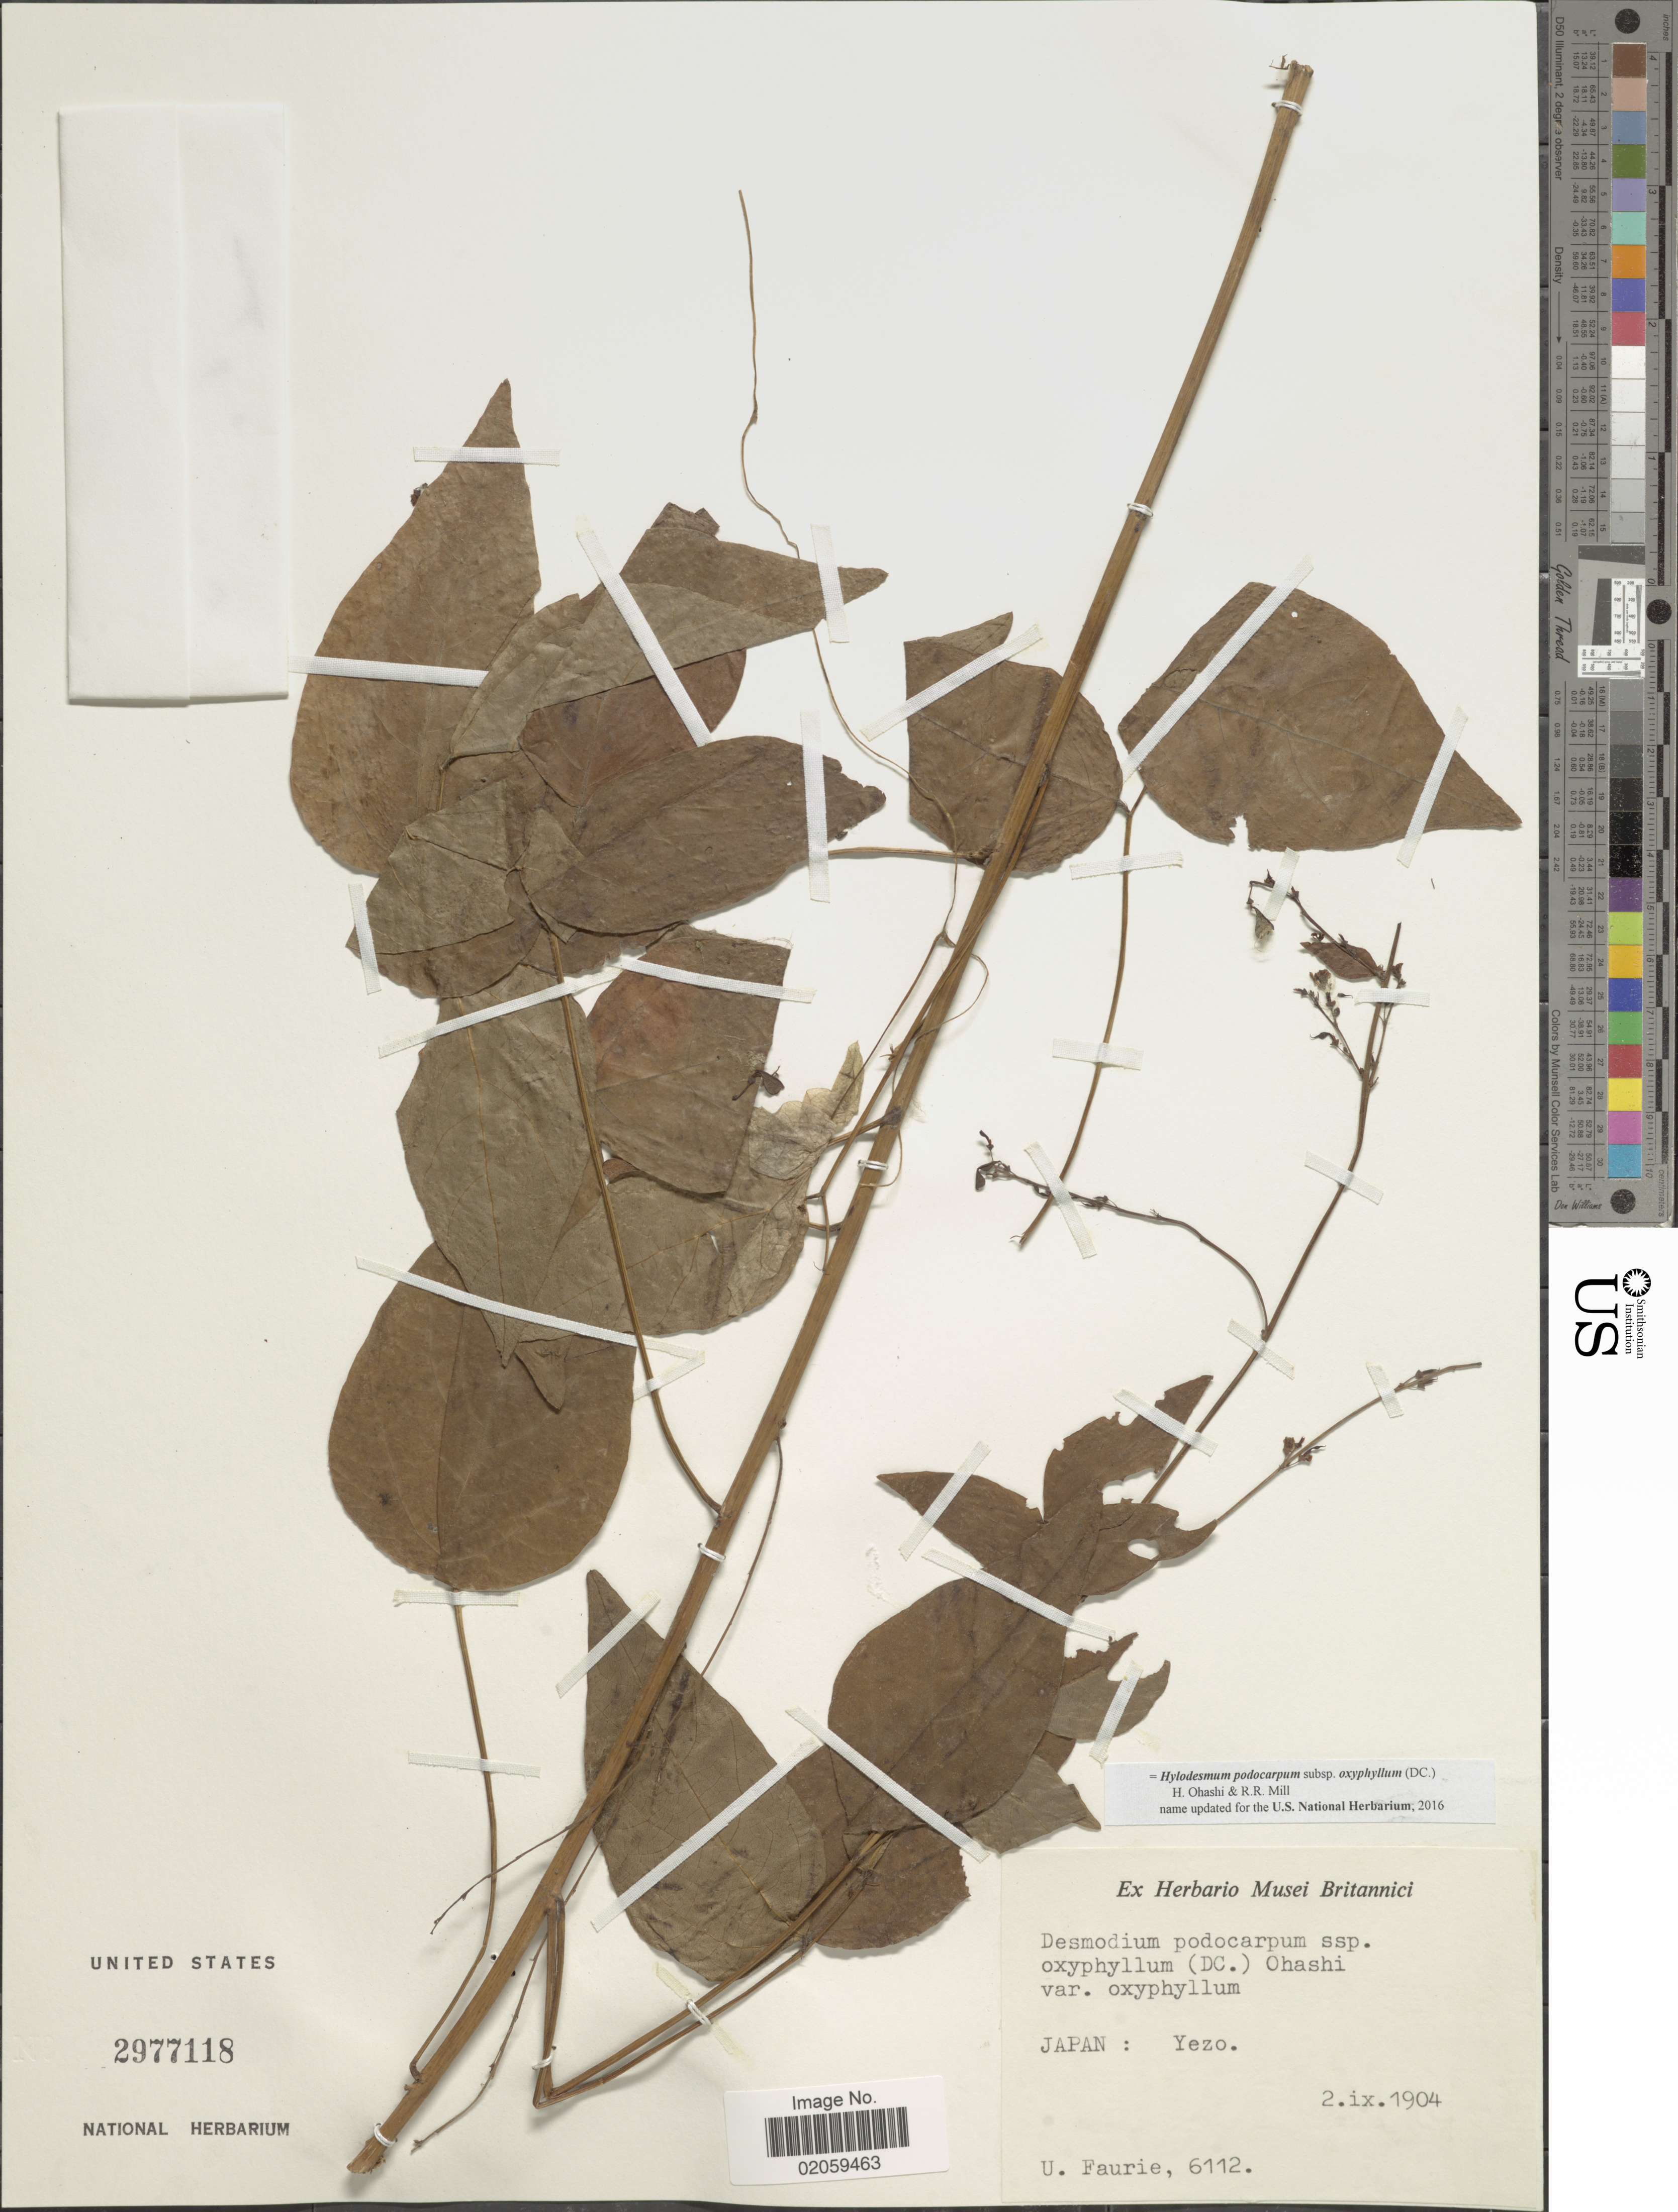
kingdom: Plantae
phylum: Tracheophyta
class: Magnoliopsida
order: Fabales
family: Fabaceae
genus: Hylodesmum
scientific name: Hylodesmum podocarpum subsp. oxyphyllum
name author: (DC.) H. Ohashi & R.R. Mill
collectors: U. Faurie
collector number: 6112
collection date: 1904-09-02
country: Japan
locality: Yezo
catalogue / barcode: US 2977118